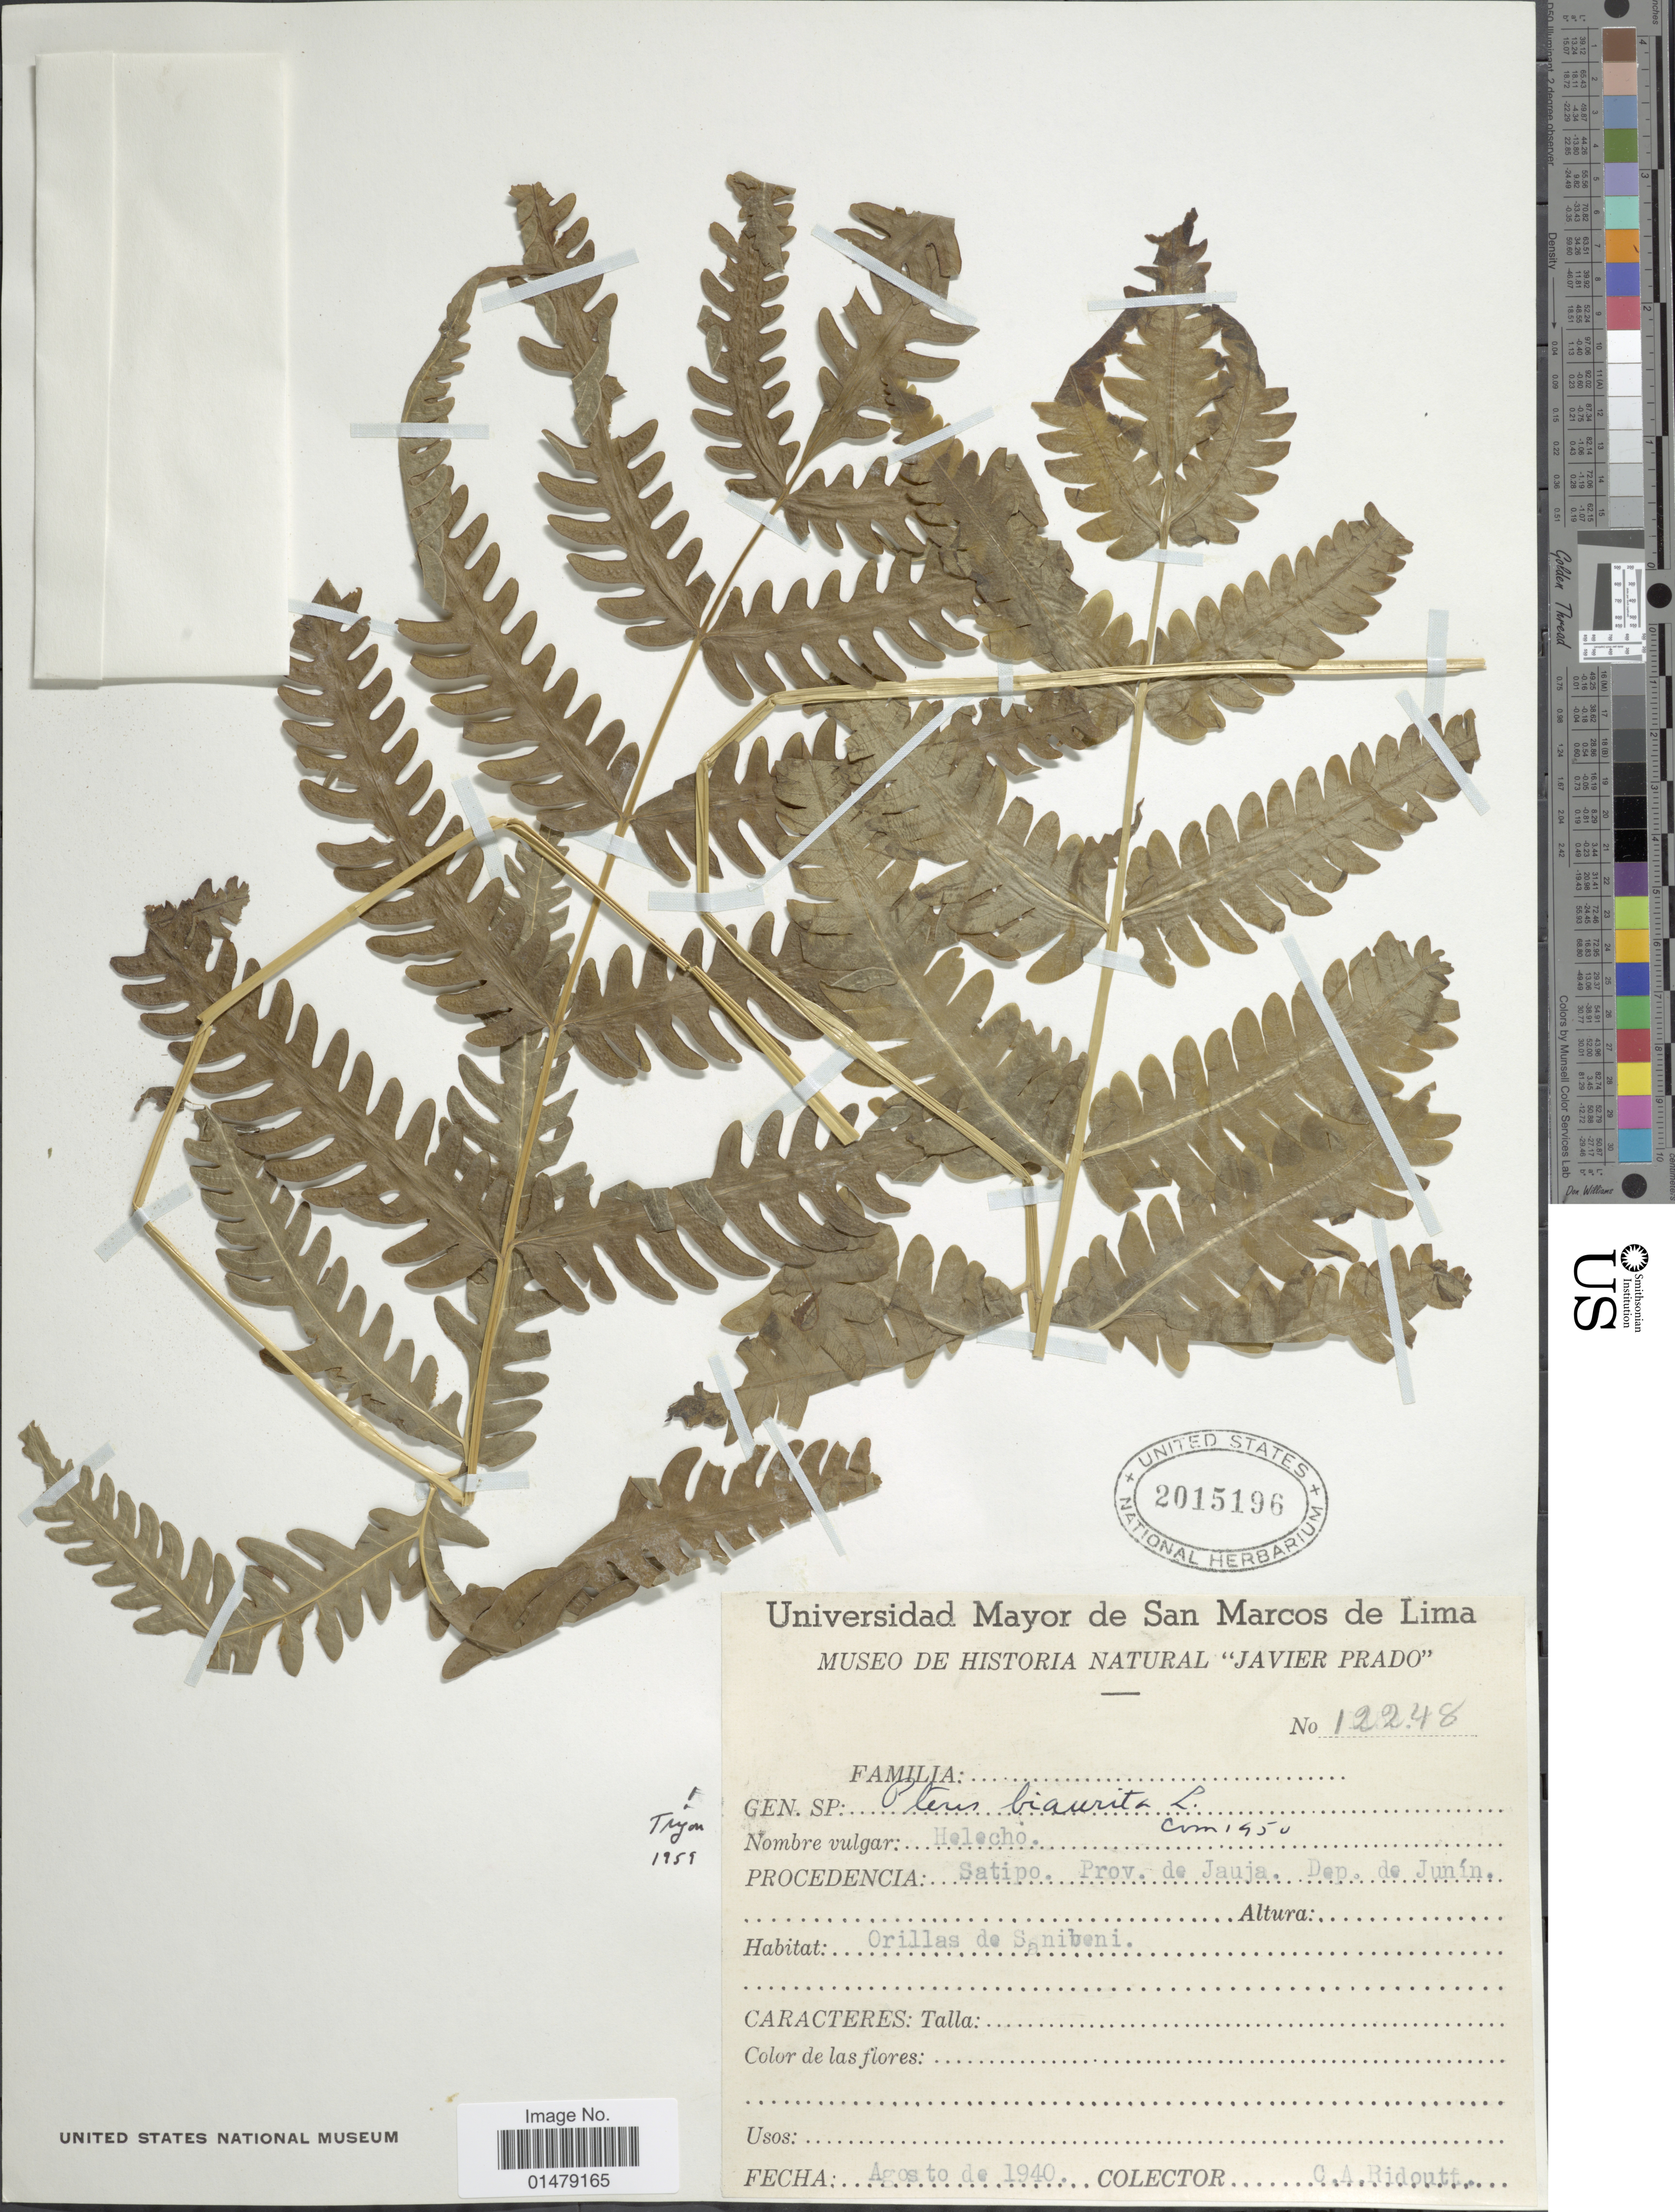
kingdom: Plantae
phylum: Tracheophyta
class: Polypodiopsida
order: Polypodiales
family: Pteridaceae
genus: Pteris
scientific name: Pteris biaurita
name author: L.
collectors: C. Ridoutt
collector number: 12248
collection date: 1940-08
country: Peru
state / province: Junín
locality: Procedencia Satipo. Prov. de Jauja. Dep. de Junin.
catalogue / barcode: US 2015196